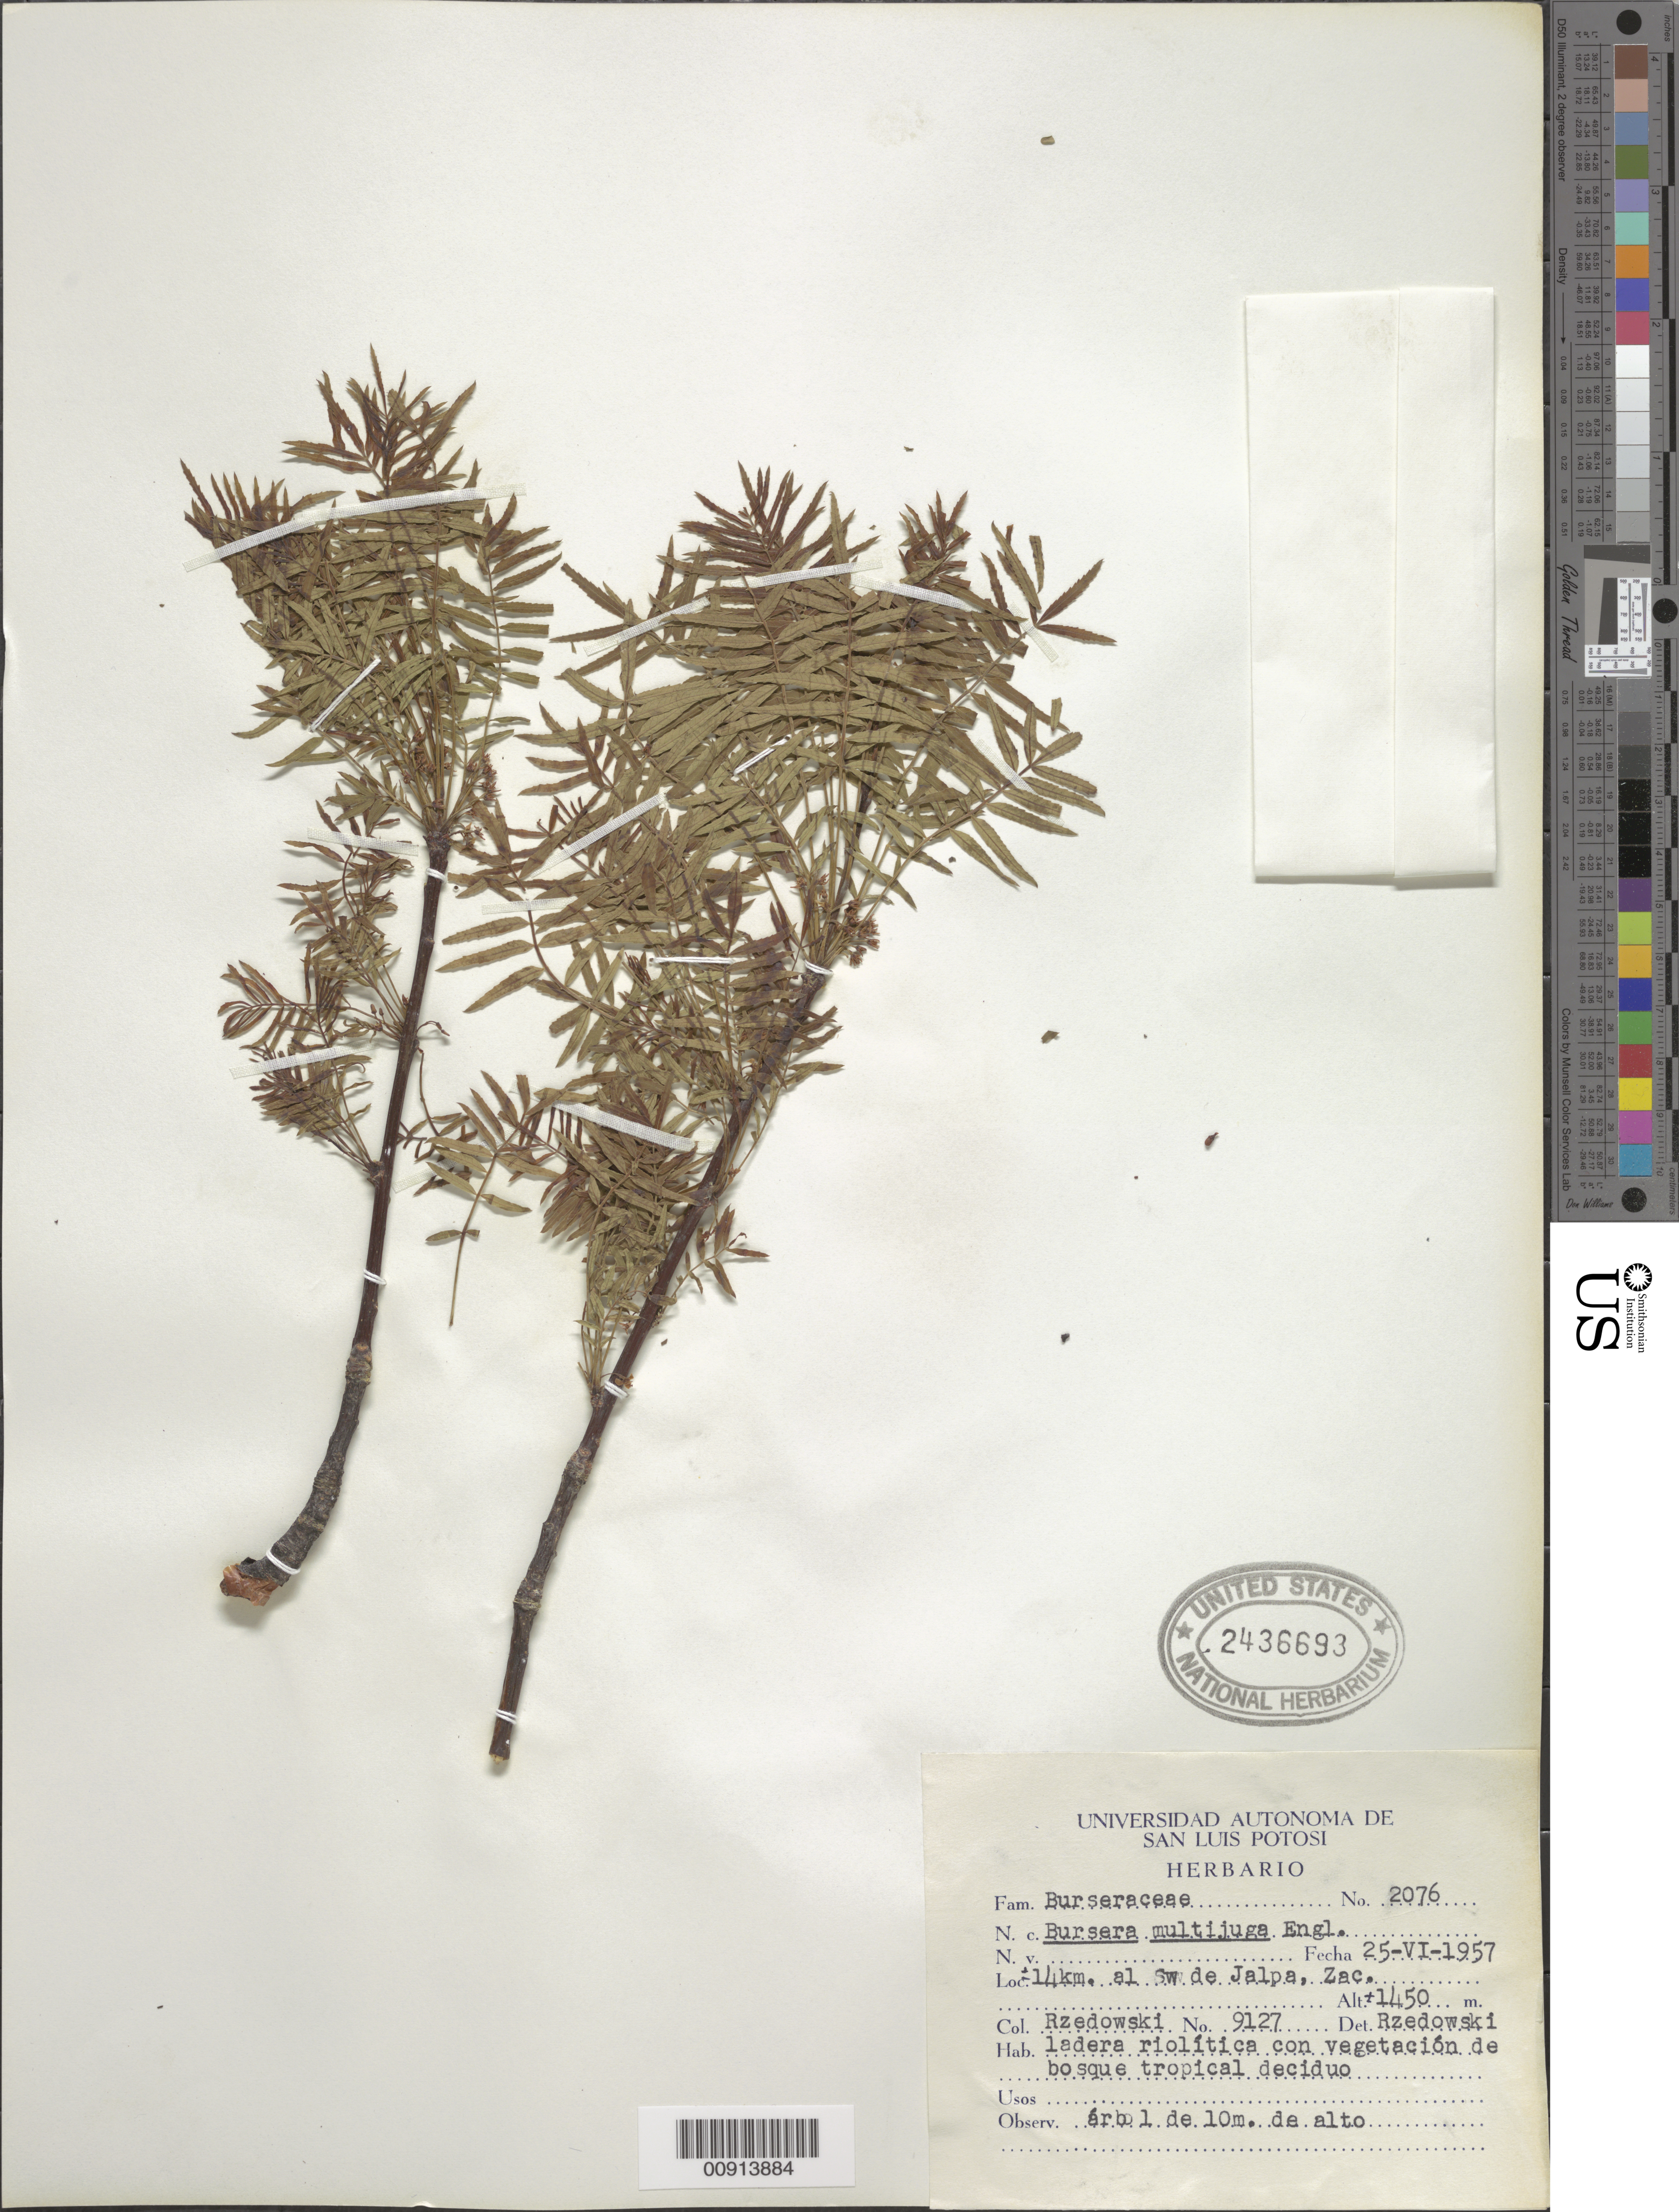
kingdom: Plantae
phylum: Tracheophyta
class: Magnoliopsida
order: Sapindales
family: Burseraceae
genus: Bursera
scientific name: Bursera multijuga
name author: Engl.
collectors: J. Rzedowski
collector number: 9127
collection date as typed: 25 Jun 1957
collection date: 1957-06-25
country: Mexico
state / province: Zacatecas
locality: ± 14 km. al SW de Jalpa, Zacatecas.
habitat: Ladera riolítica con vegetación de bosque tropical deciduo.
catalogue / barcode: US 2436693